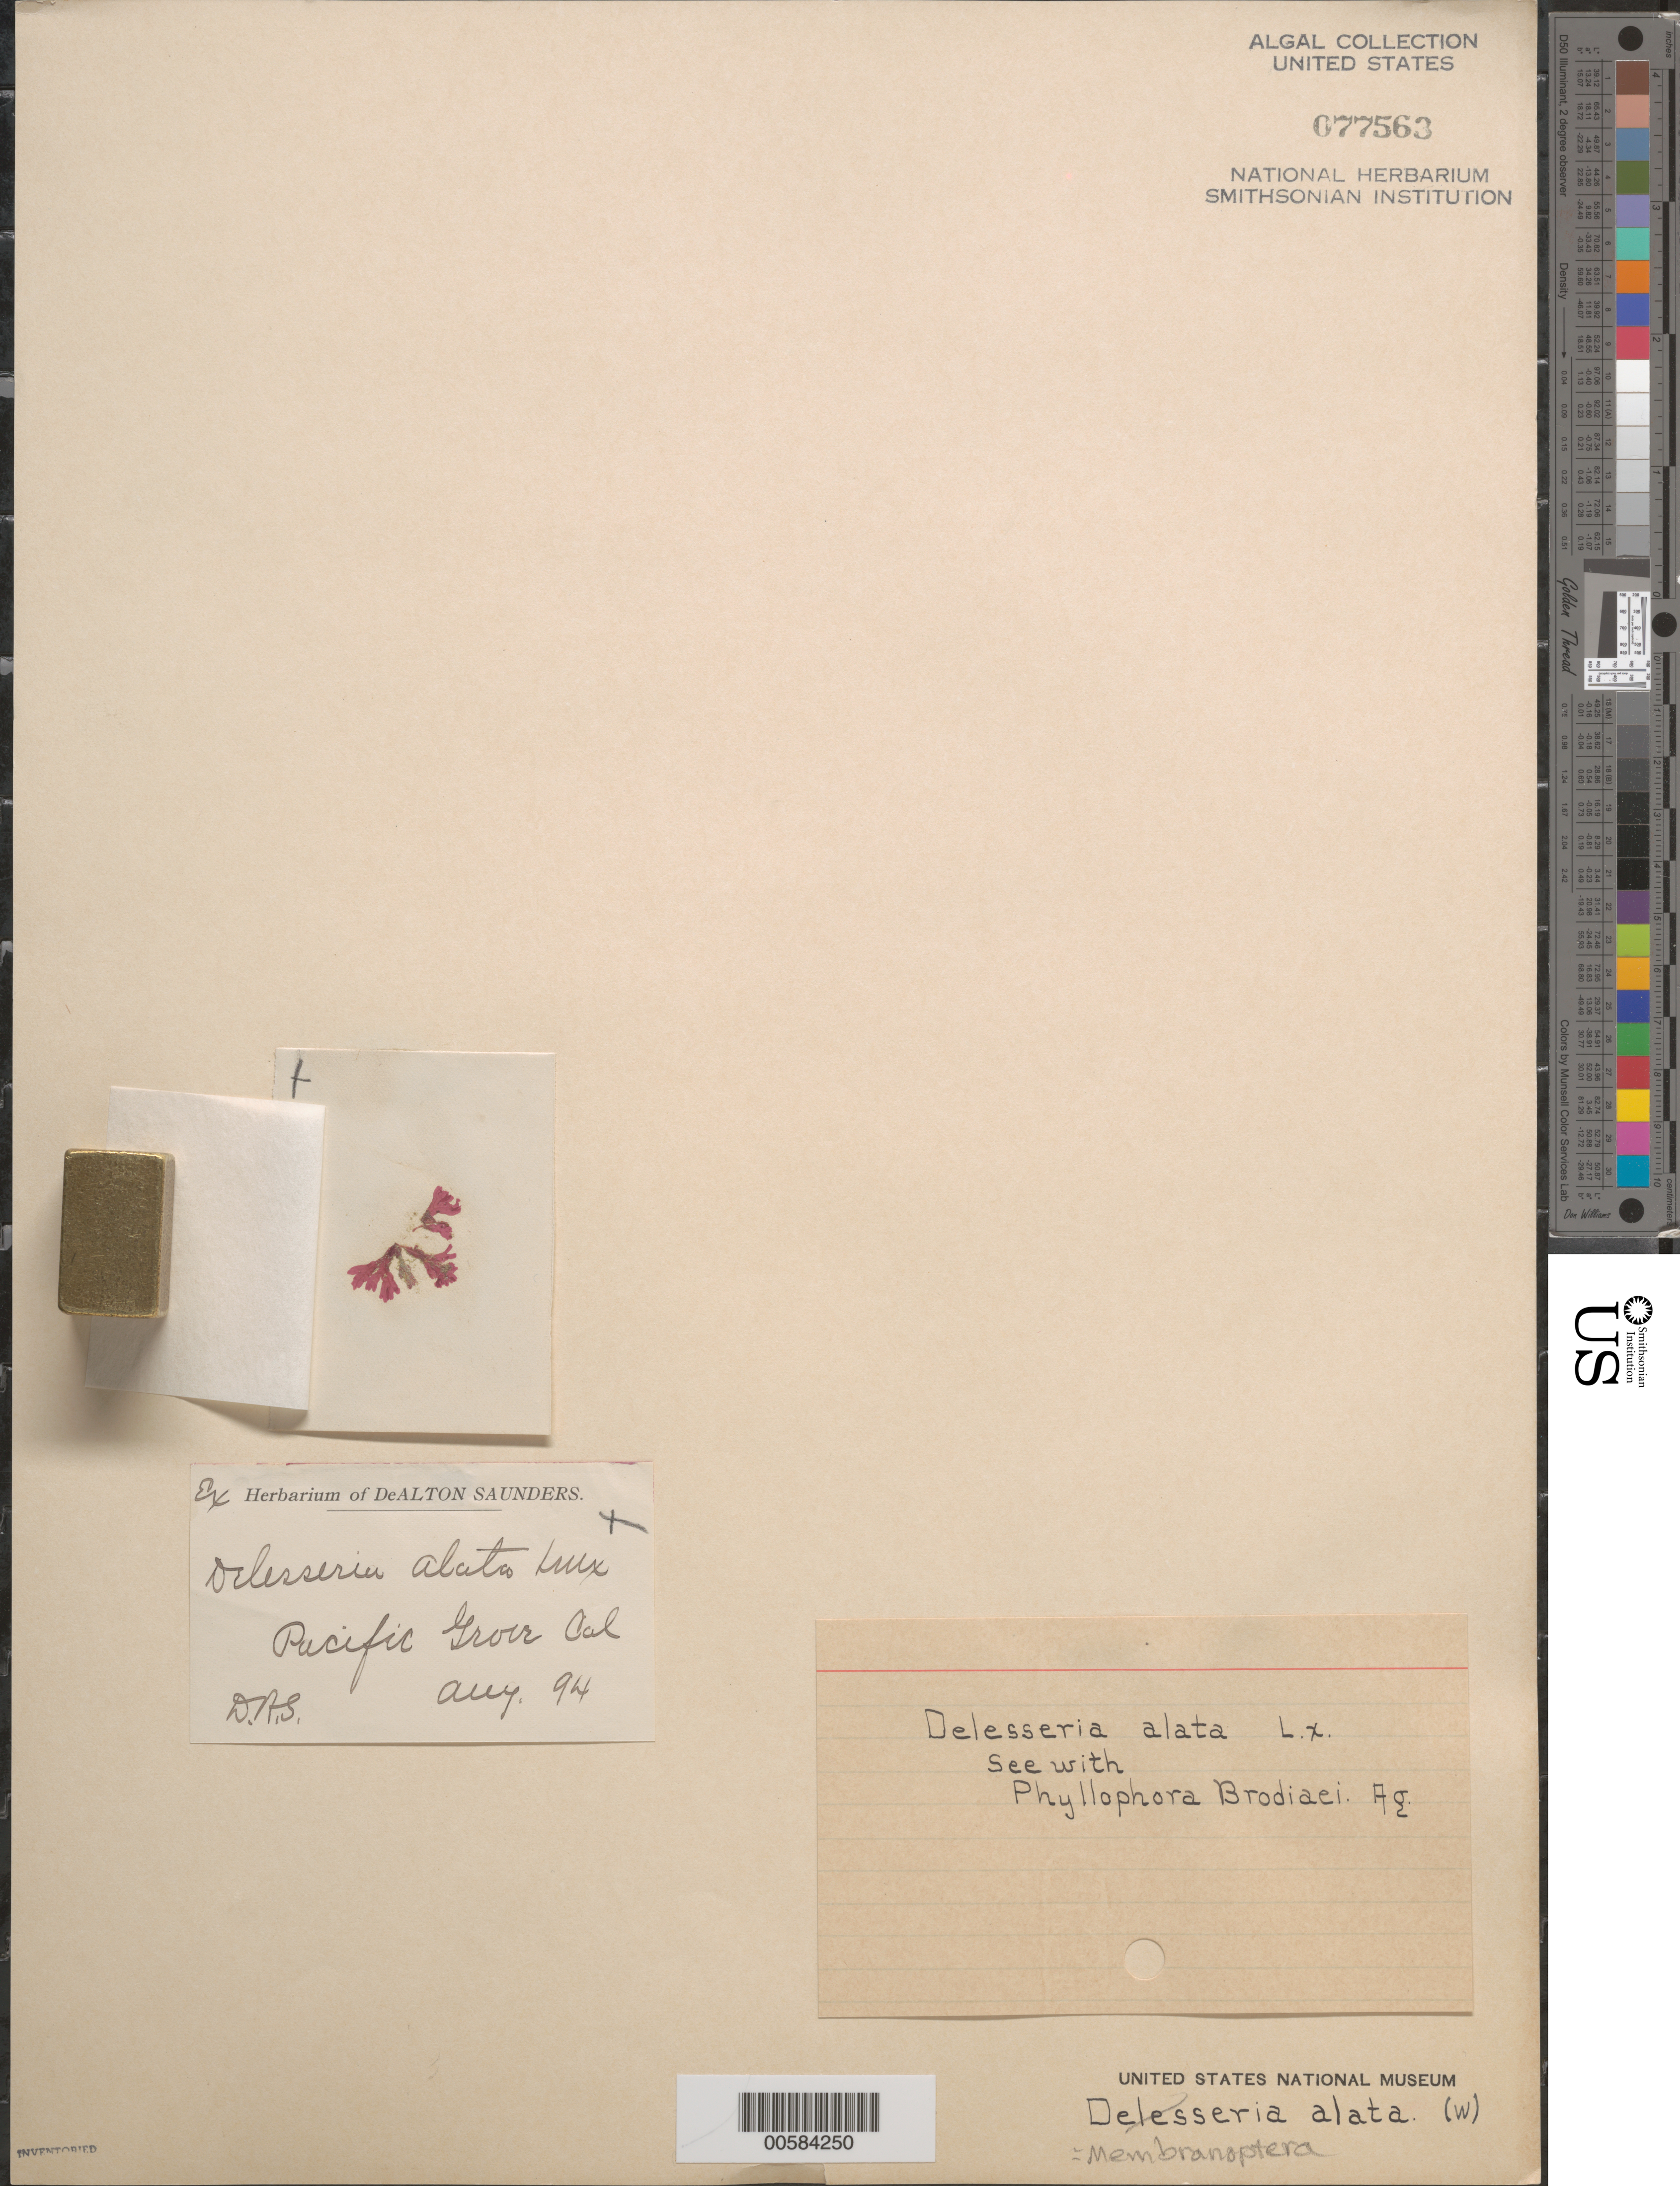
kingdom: Plantae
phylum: Rhodophyta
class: Florideophyceae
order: Ceramiales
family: Delesseriaceae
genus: Membranoptera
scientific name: Membranoptera alata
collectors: D. Saunders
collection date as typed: Aug 1894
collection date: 1894-08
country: United States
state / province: California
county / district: Monterey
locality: Pacific Grove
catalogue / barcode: US 77563